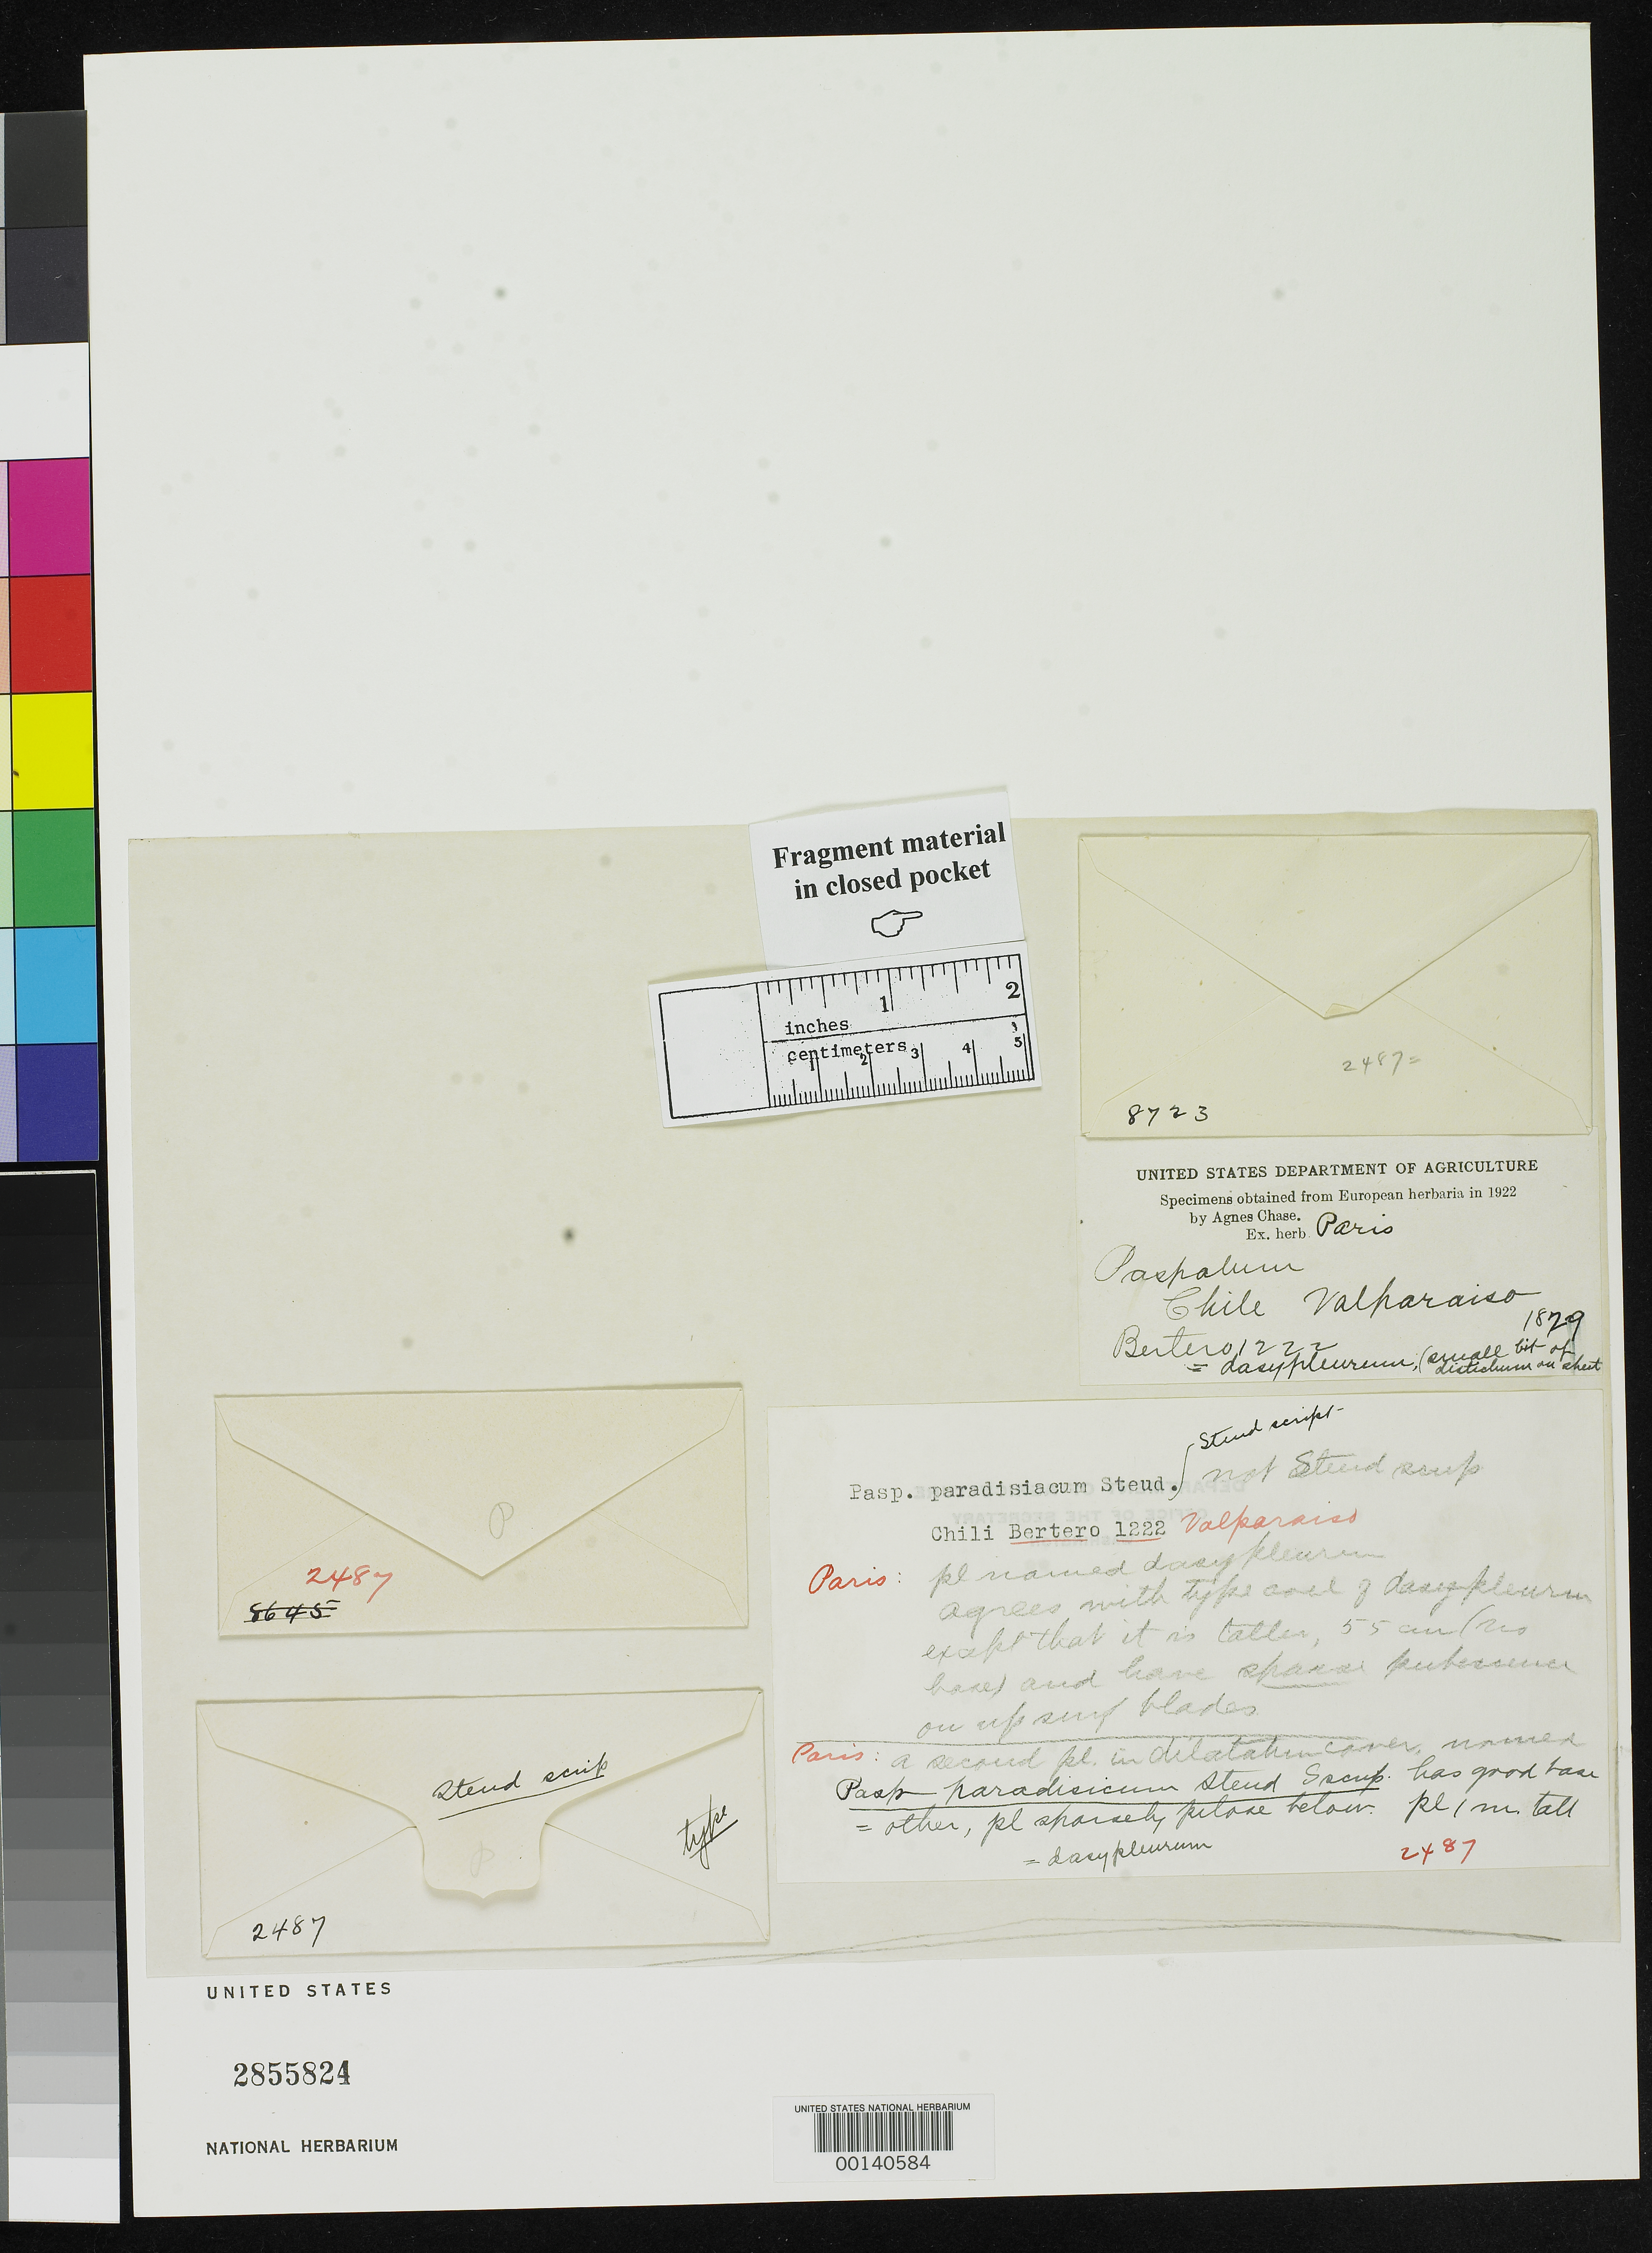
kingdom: Plantae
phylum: Tracheophyta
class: Liliopsida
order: Poales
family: Poaceae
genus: Paspalum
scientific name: Paspalum paradisiacum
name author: Steud.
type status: Type Fragment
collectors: C. L. G. Bertero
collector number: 1222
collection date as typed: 1829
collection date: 1829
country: Chile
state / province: Valparaíso (V)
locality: Valparaiso.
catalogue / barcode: US 2855824